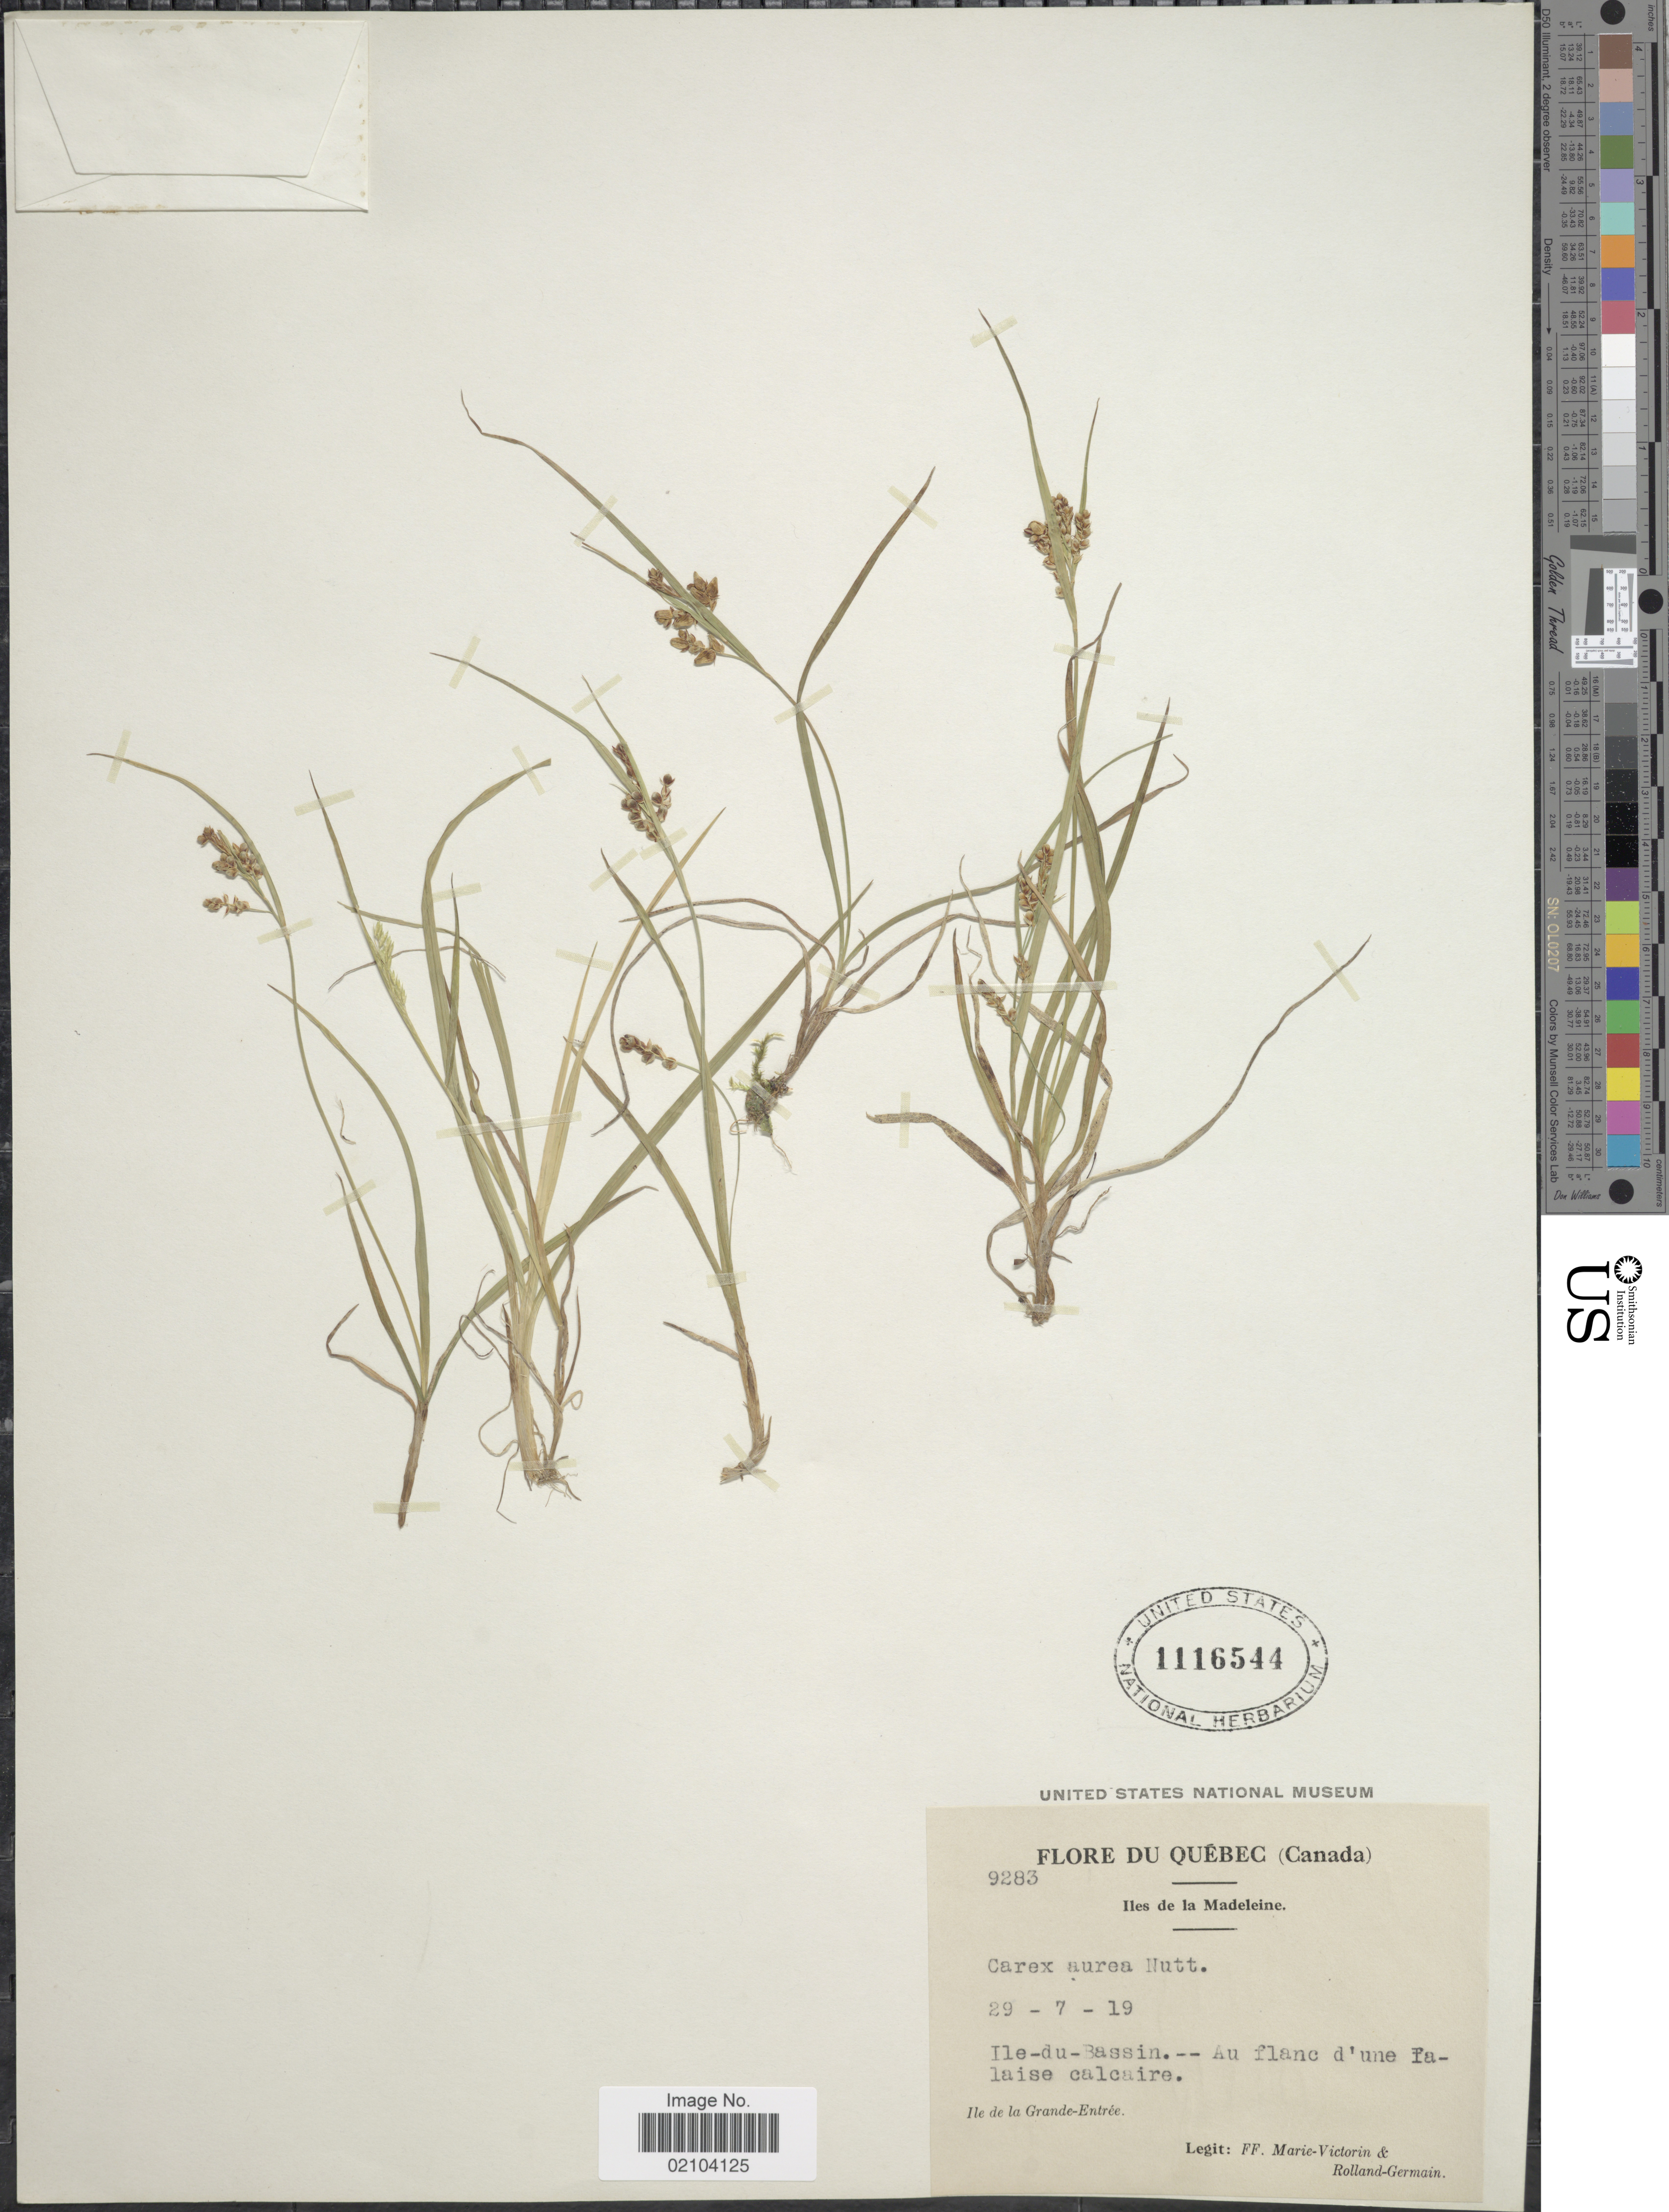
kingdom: Plantae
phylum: Tracheophyta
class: Liliopsida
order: Poales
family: Cyperaceae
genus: Carex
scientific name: Carex aurea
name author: Nutt.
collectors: F. Marie-Victorin & Rolland-Germain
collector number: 9283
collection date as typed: Transcribed d/m/y: 29/7/19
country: Canada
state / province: Quebec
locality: Ile-du-Bassin.-- Au flanc d'une Falaise calcaire. Ile de la Grande-Entree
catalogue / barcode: US 1116544